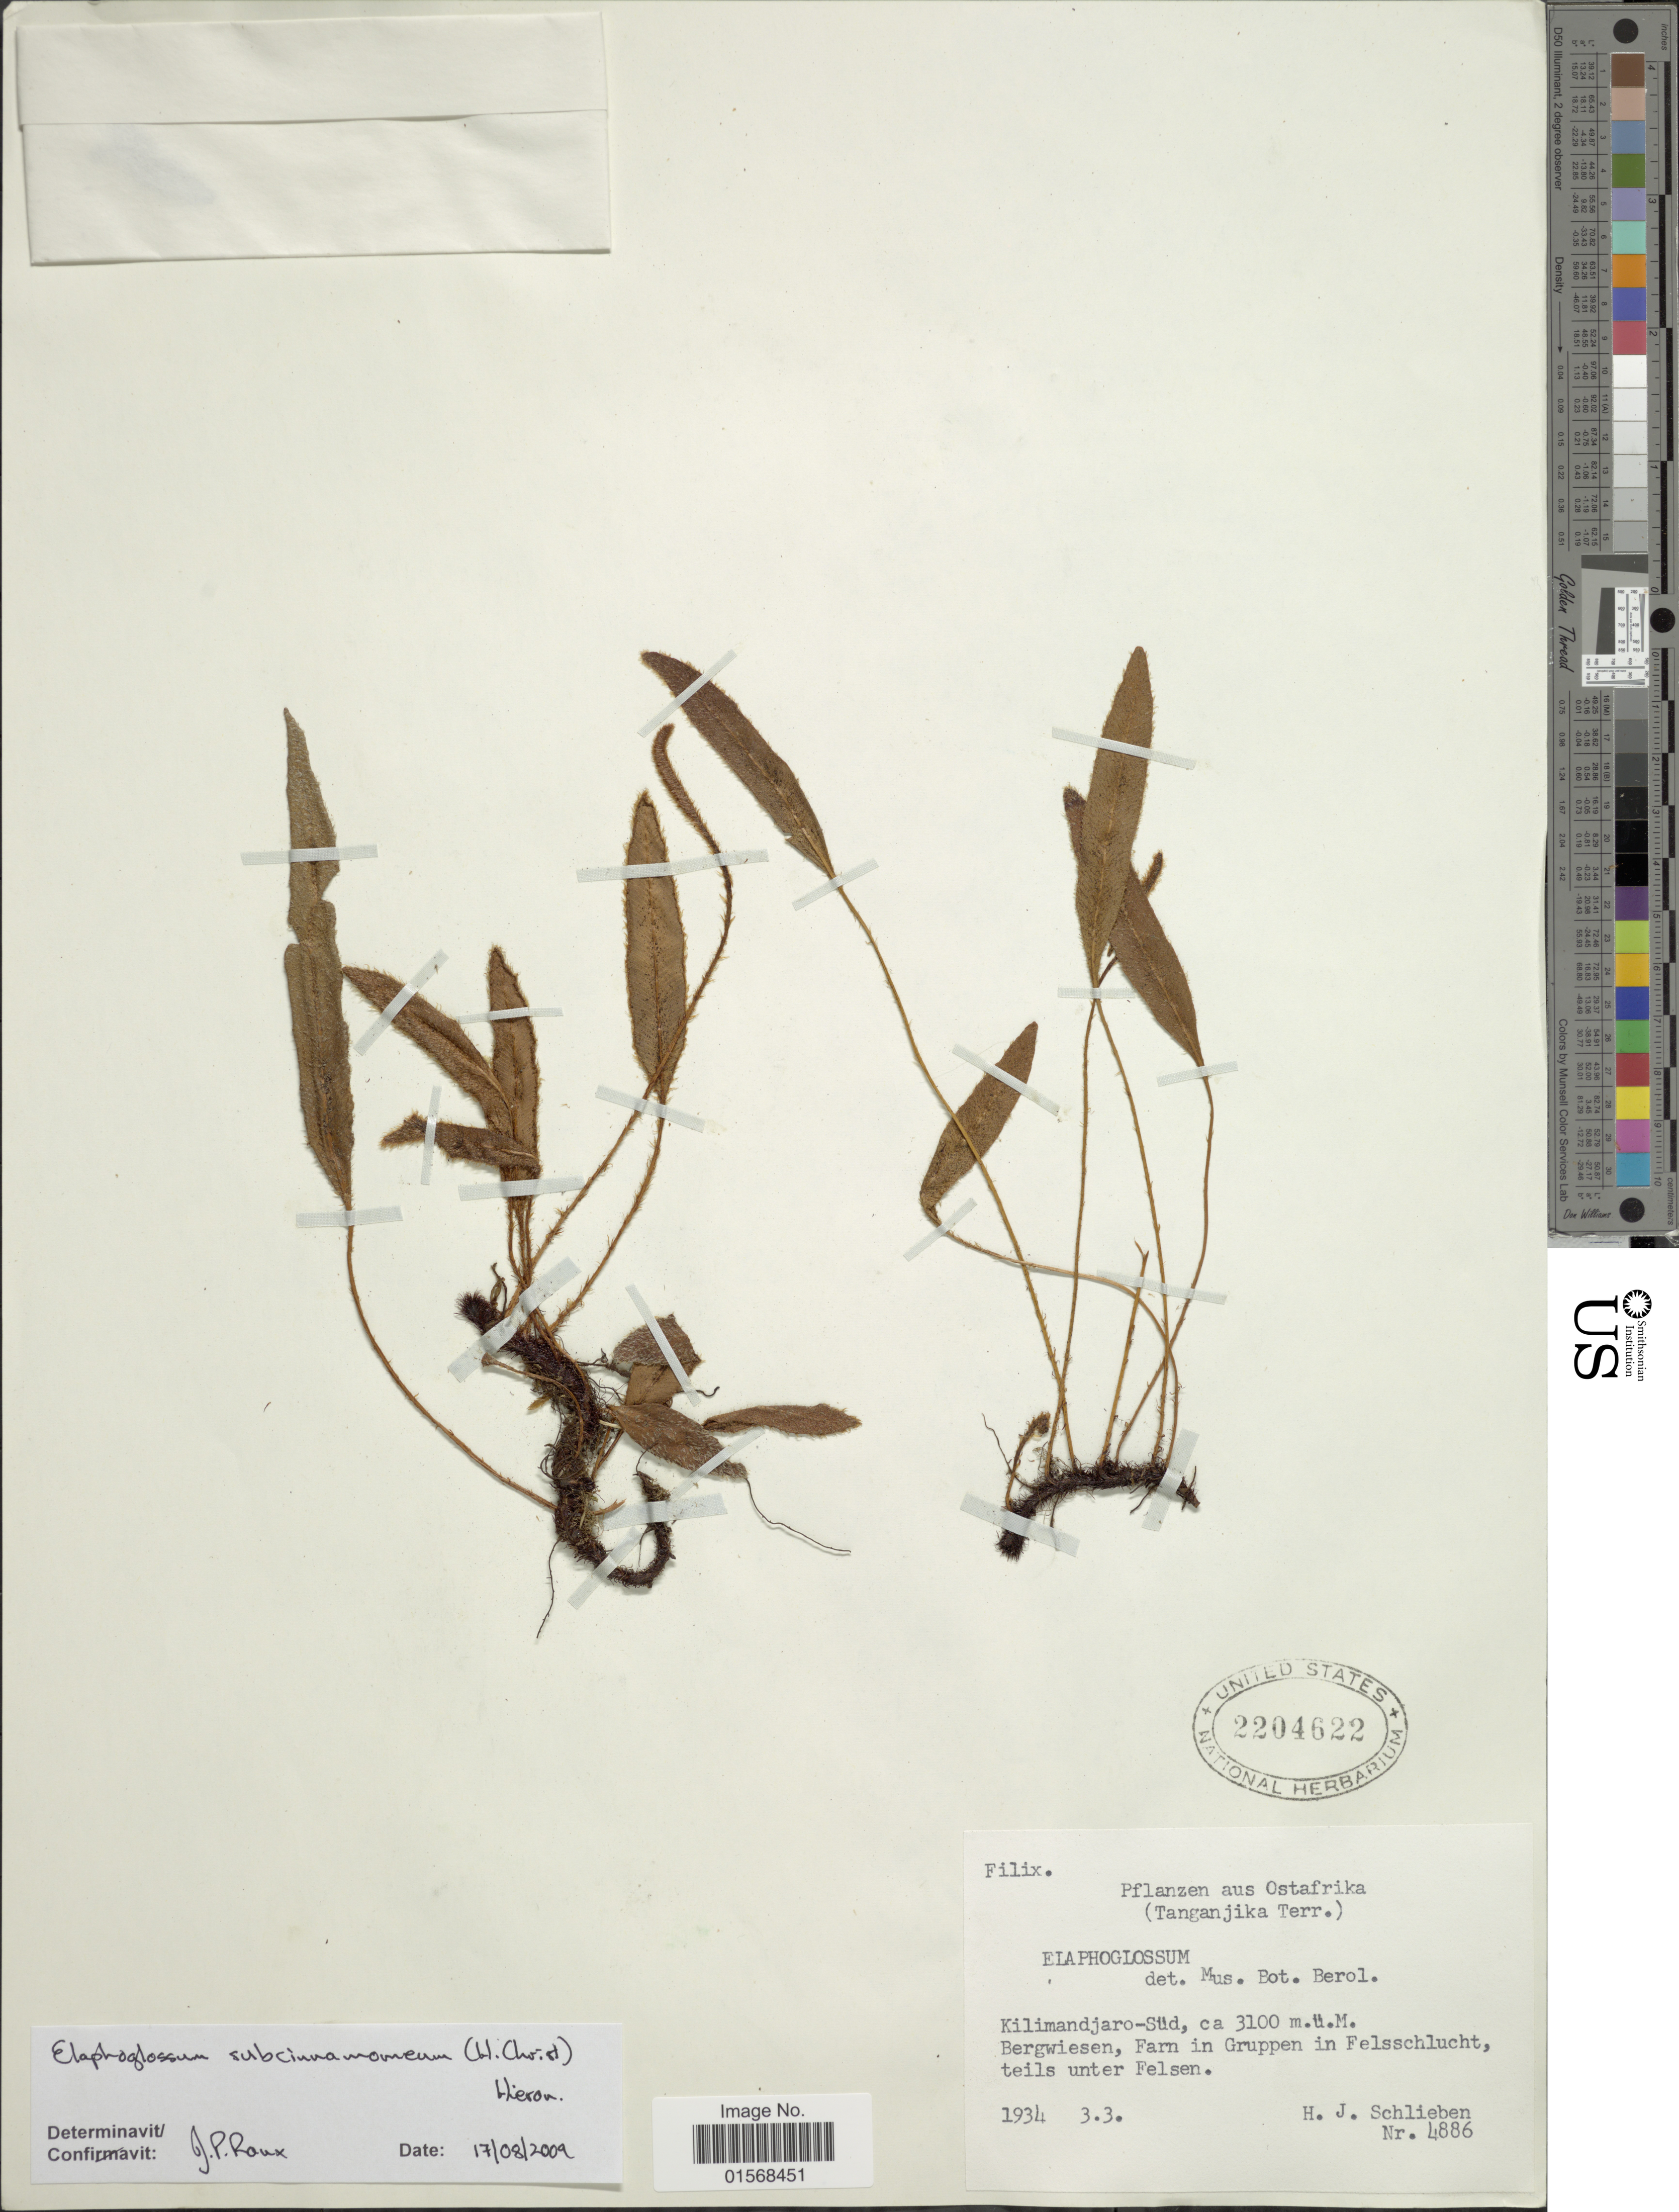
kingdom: Plantae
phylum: Tracheophyta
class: Polypodiopsida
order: Polypodiales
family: Dryopteridaceae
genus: Elaphoglossum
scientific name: Elaphoglossum subcinnamomeum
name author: Hieron.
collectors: H. J. Schlieben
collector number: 4886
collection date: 1934-03-03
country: Tanzania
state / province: Kilimanjaro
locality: Ostafrika. Kilimanjaro-Sud. (Tanganjika Terr.).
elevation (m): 3100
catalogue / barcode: US 2204622